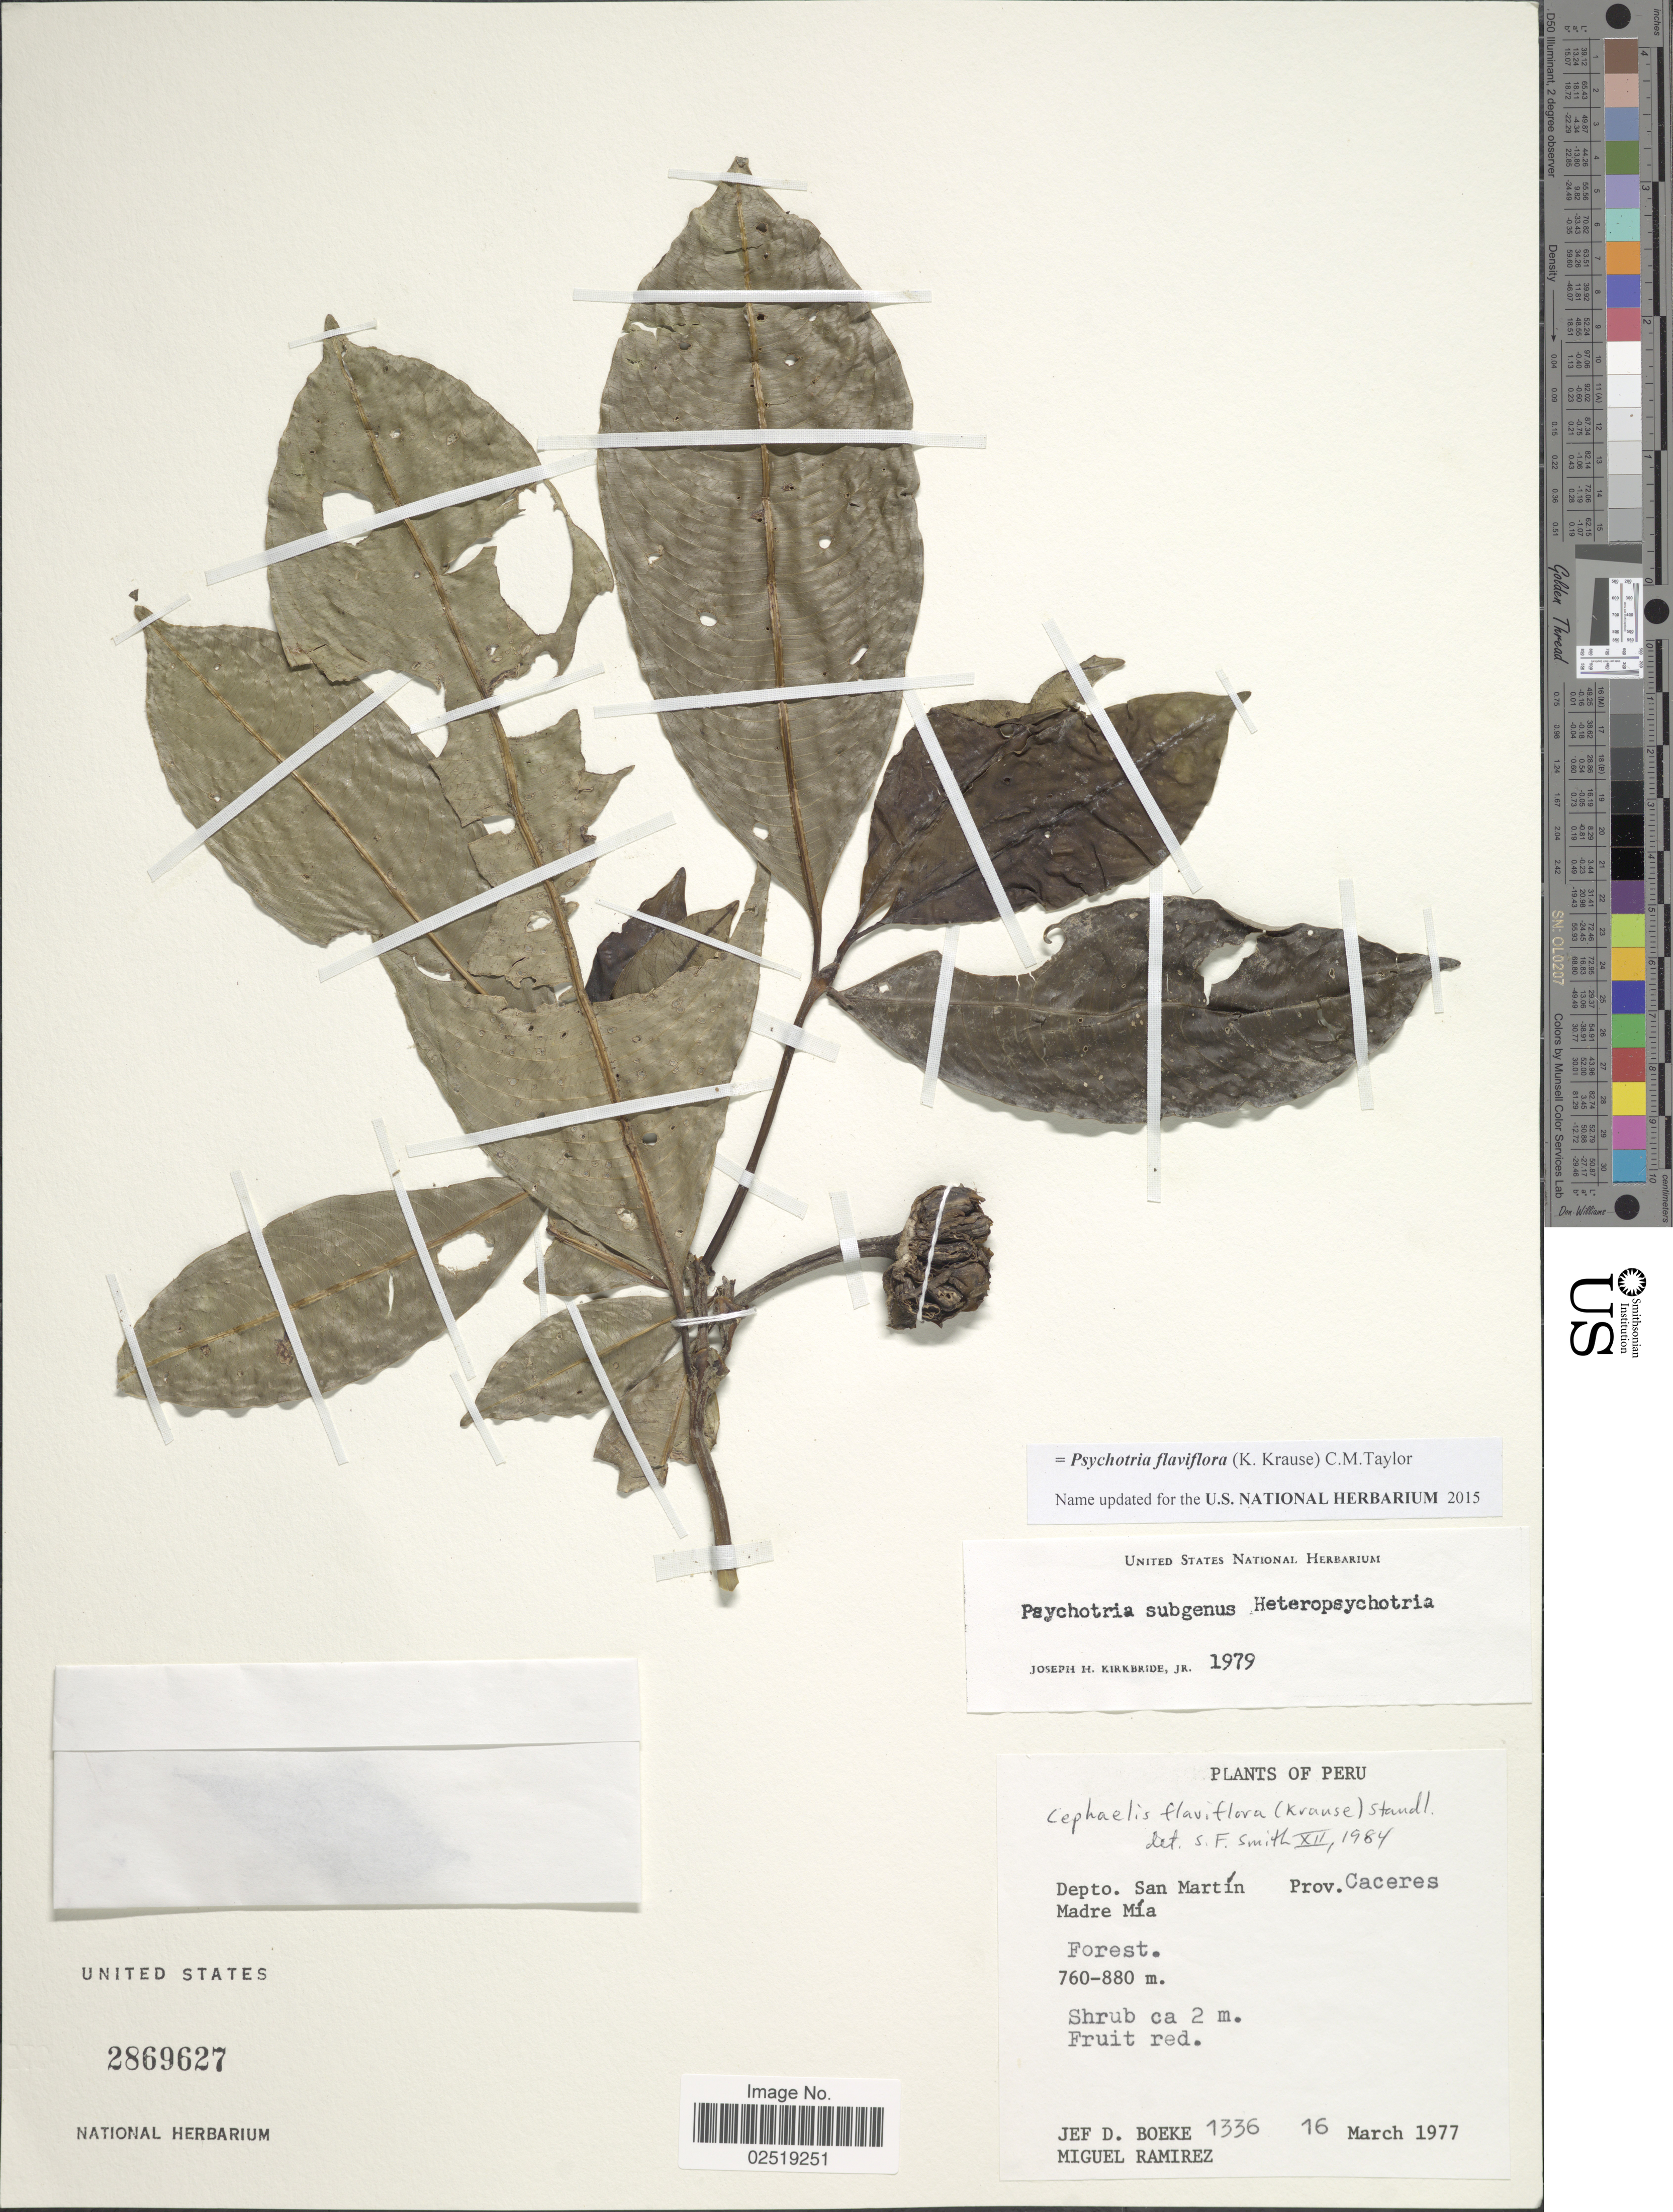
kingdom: Plantae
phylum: Tracheophyta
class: Magnoliopsida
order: Gentianales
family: Rubiaceae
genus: Psychotria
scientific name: Psychotria flaviflora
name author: (K. Krause) C.M. Taylor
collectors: J. Boeke & M. Ramirez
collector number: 1336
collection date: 1977-03-16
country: Peru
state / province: San Martín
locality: Depto. San Martin. Prov. Caceres. Madre Mia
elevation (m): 760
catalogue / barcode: US 2869627